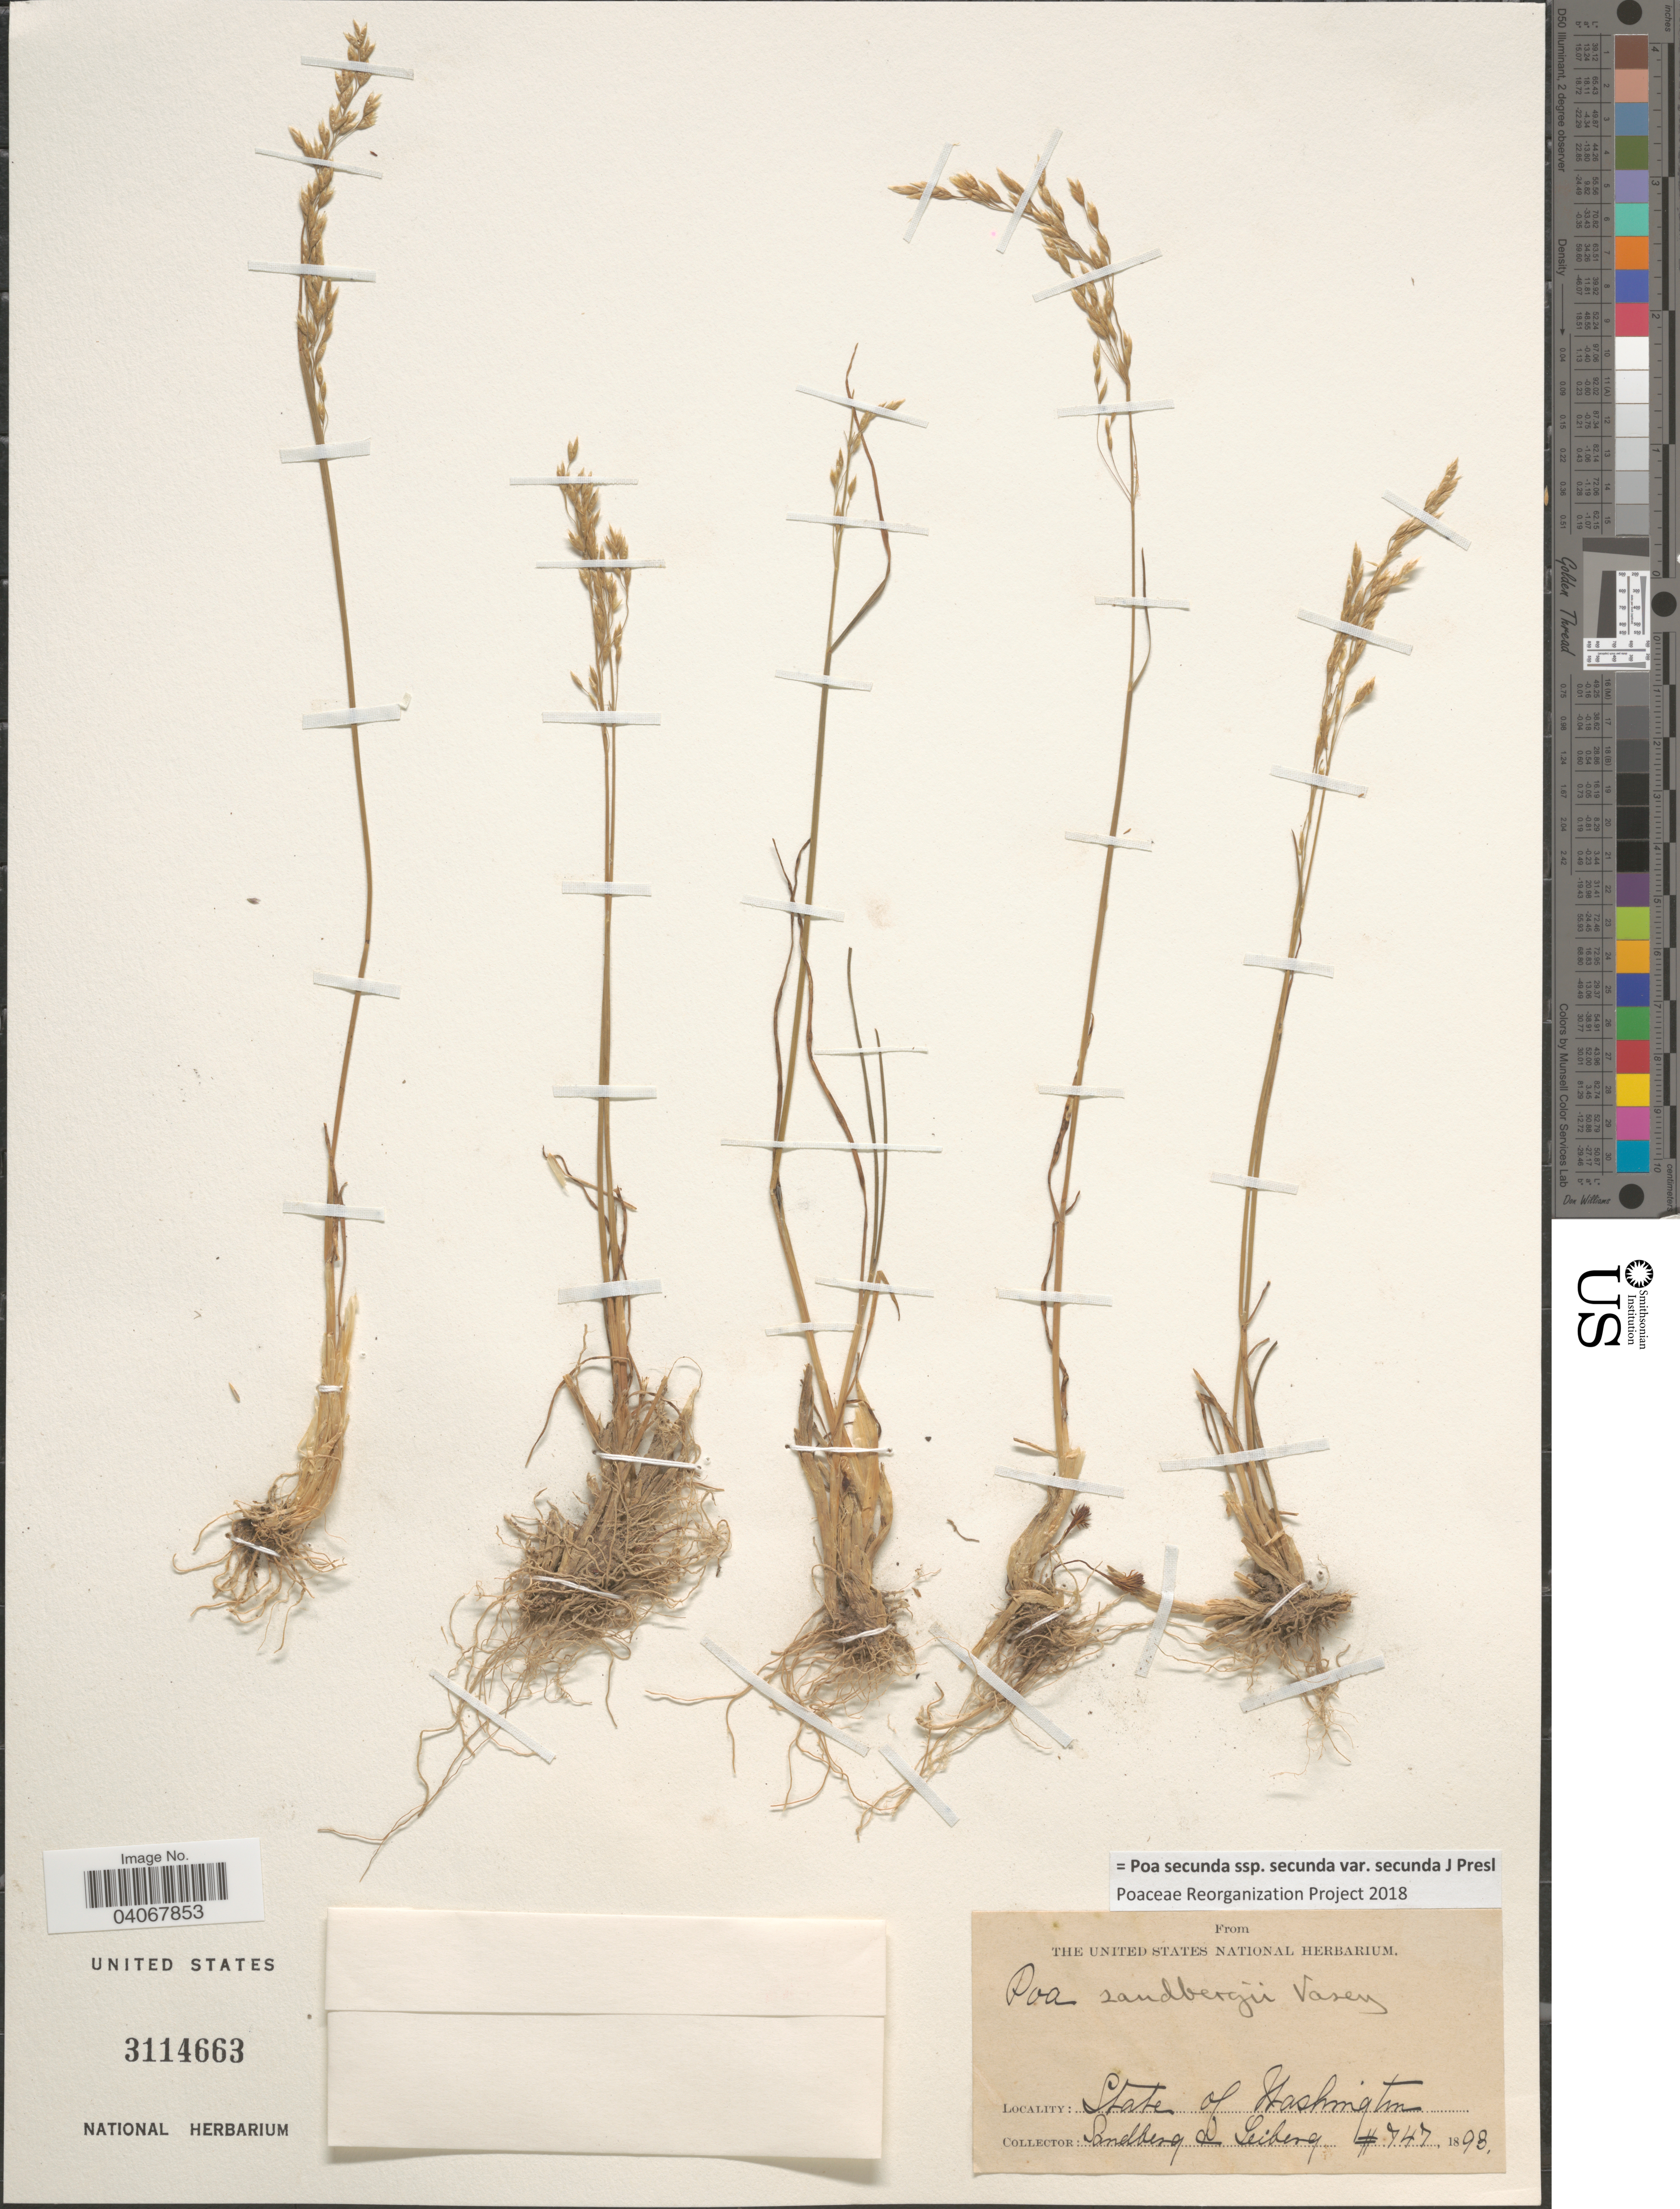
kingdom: Plantae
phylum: Tracheophyta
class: Liliopsida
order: Poales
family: Poaceae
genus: Poa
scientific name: Poa secunda subsp. secunda var. secunda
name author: J. Presl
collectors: Sandberg & -. Leiberg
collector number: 747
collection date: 1893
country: United States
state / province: Washington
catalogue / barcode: US 3114663